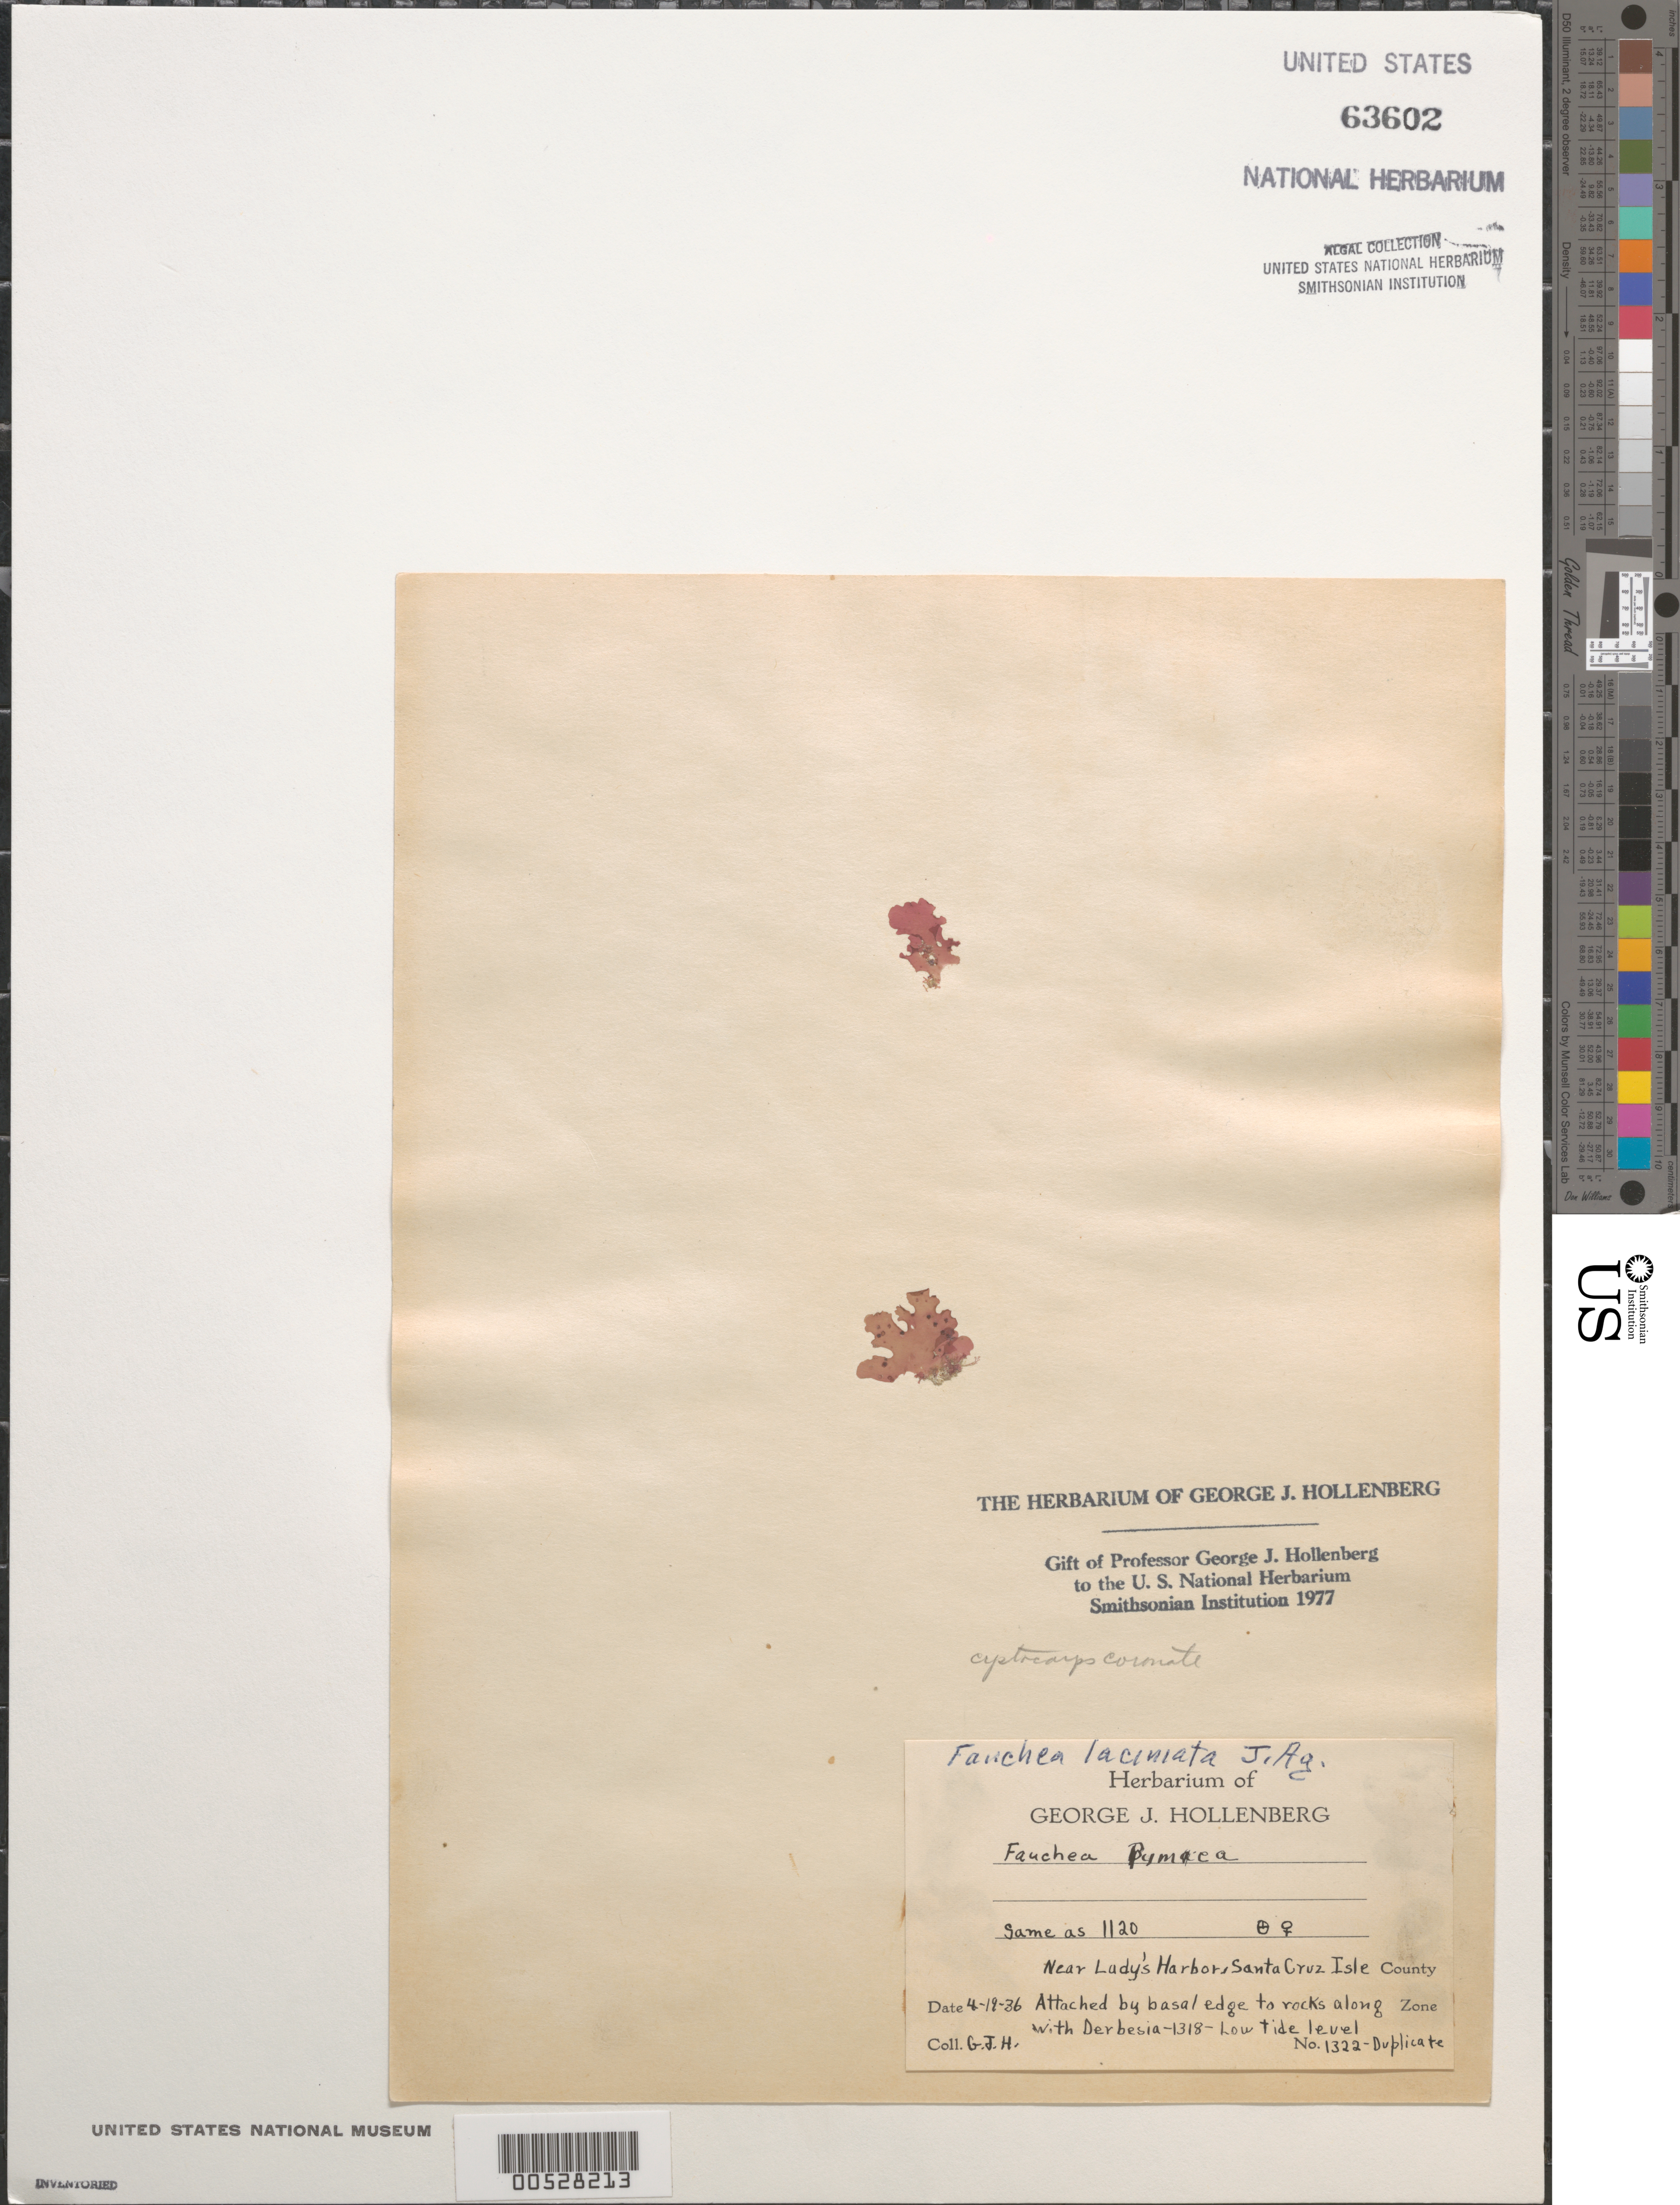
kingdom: Plantae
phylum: Rhodophyta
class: Florideophyceae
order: Rhodymeniales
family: Faucheaceae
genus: Gloiocladia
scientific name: Gloiocladia laciniata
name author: (J. Agardh) Rodríguez-Prieto & N. Sánchez in Rodríguez-Prieto et al.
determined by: Algae name updating Project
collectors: G. Hollenberg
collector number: GJH 1322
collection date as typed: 19 Apr 1936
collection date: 1936-04-19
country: United States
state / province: California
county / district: Santa Barbara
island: Santa Cruz Island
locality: Near Lady's Harbor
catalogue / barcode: US 63602